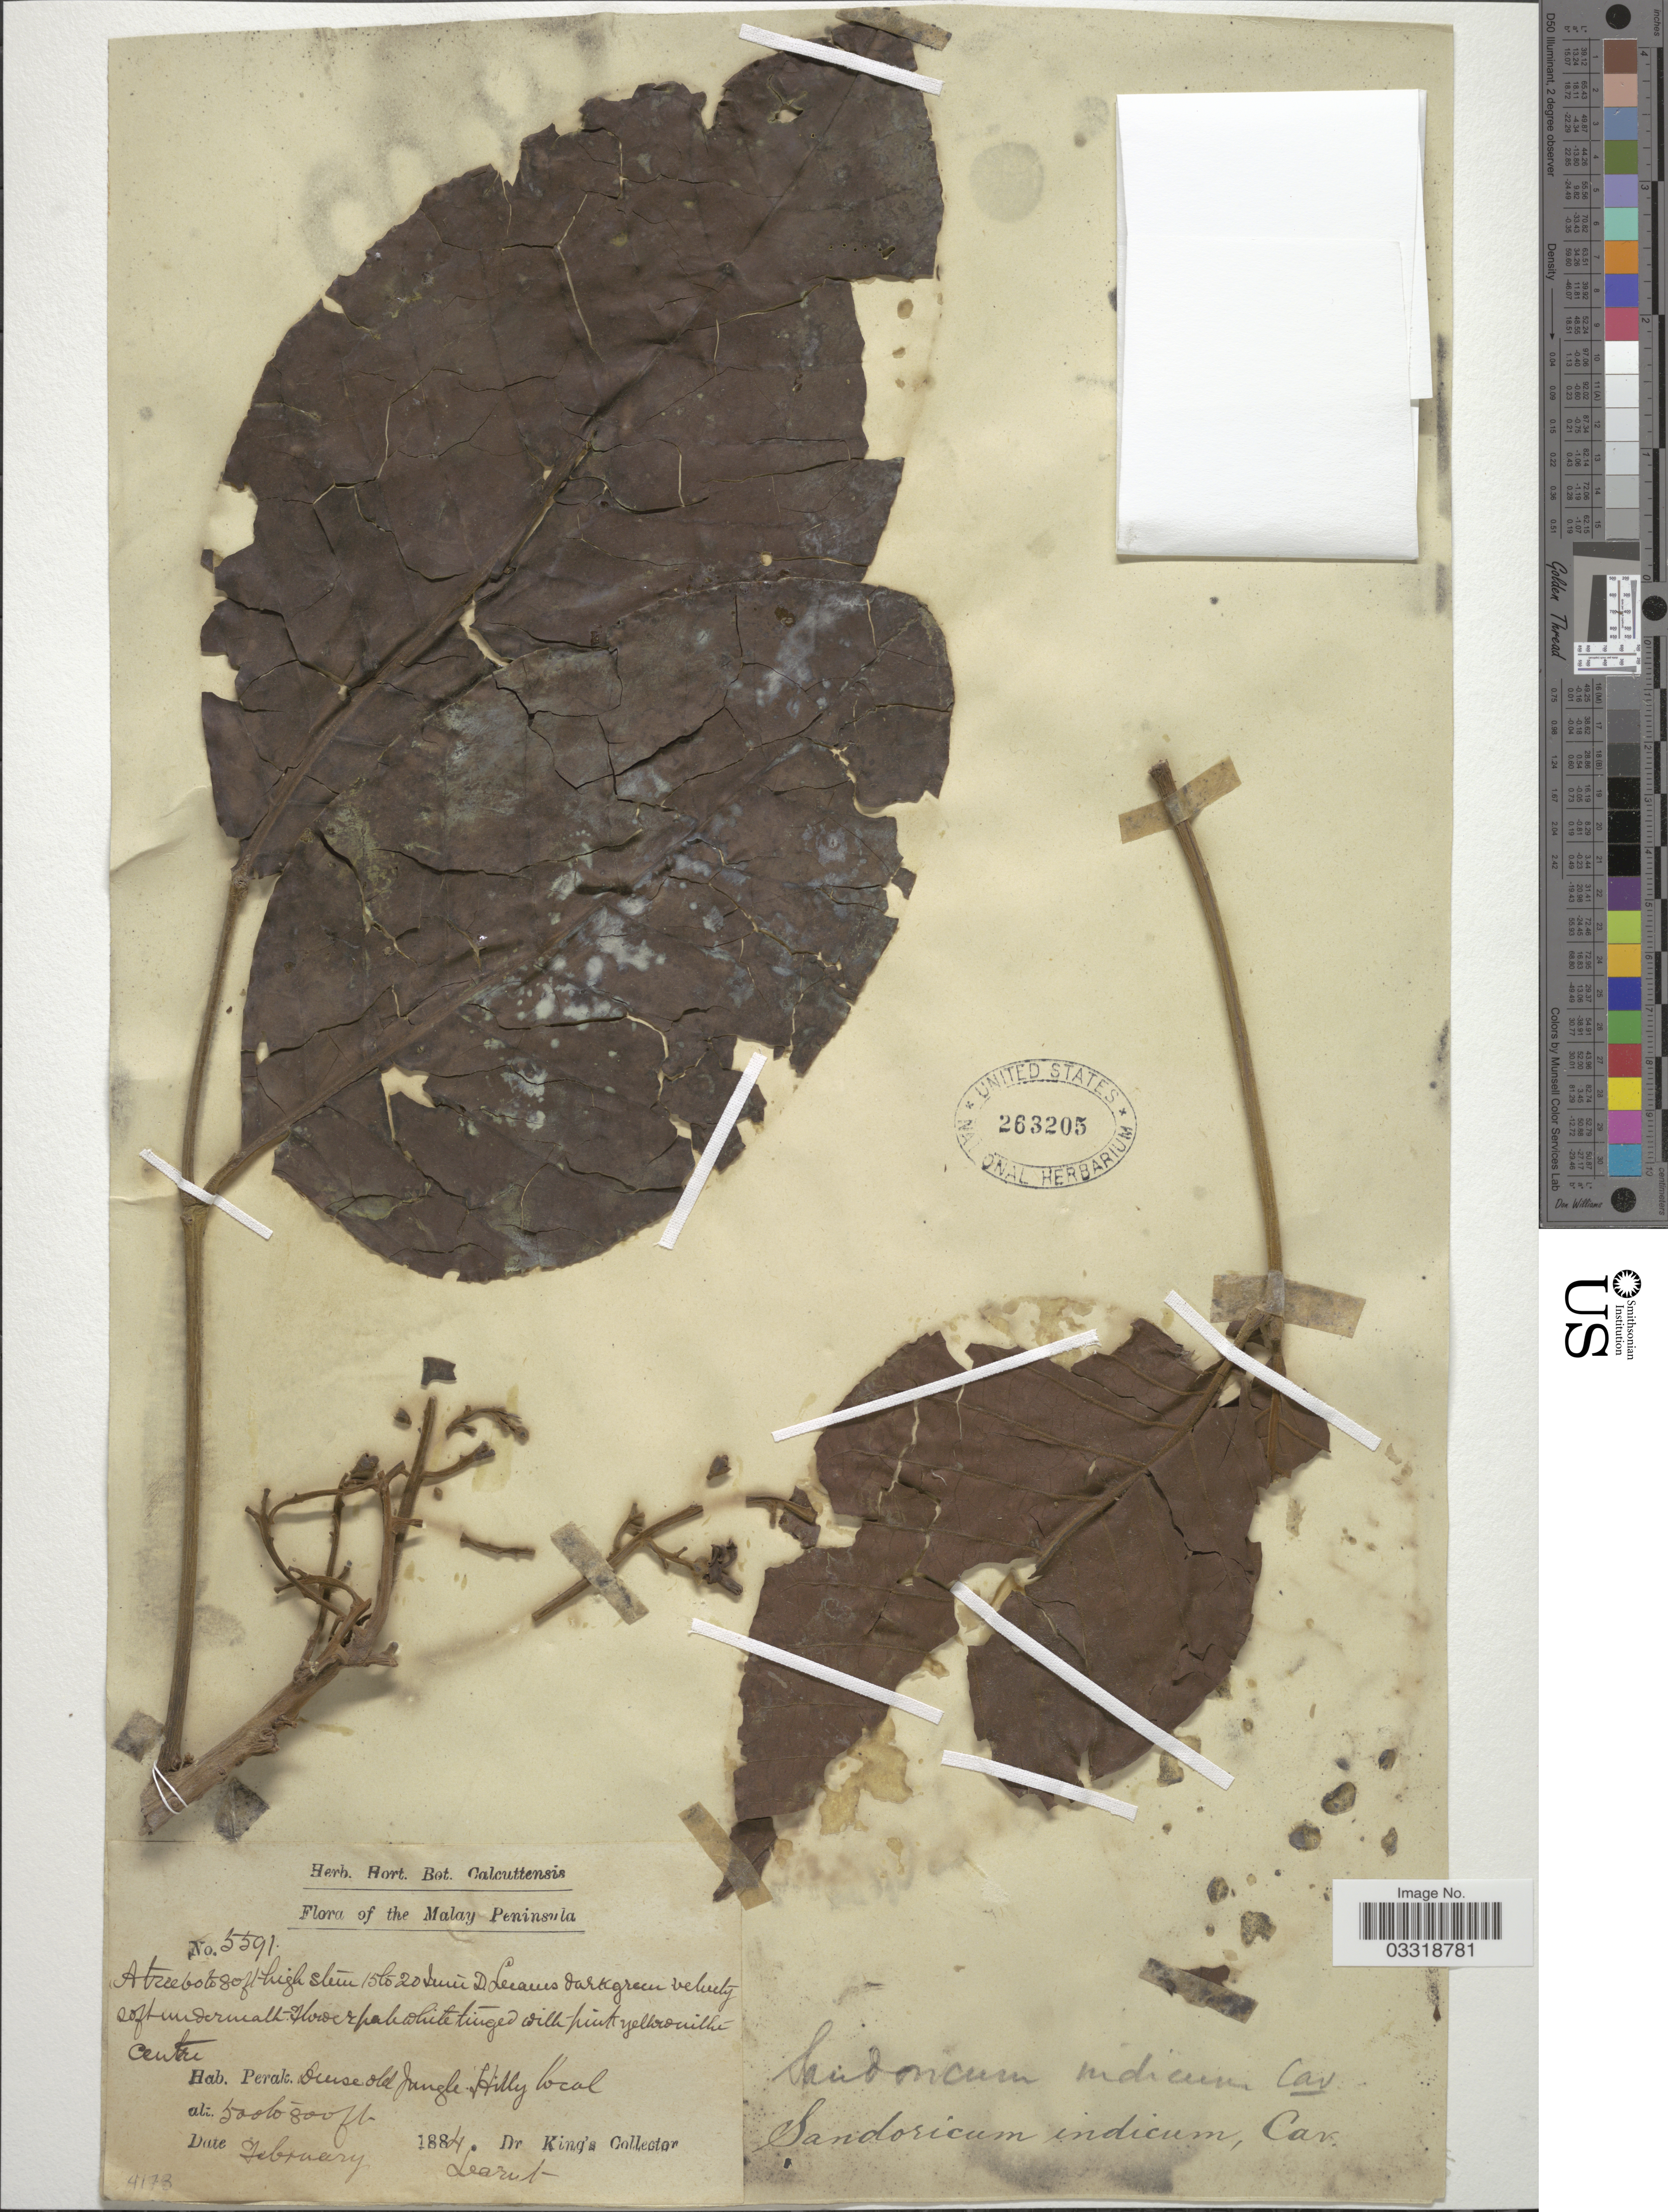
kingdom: Plantae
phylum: Tracheophyta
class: Magnoliopsida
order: Sapindales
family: Meliaceae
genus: Sandoricum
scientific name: Sandoricum indicum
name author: Cav.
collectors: Dr. King's collector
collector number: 5591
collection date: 1884-02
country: Malaysia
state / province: Perak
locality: Malay Peninsula. Learut [unsure placement].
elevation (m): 152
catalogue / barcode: US 263205